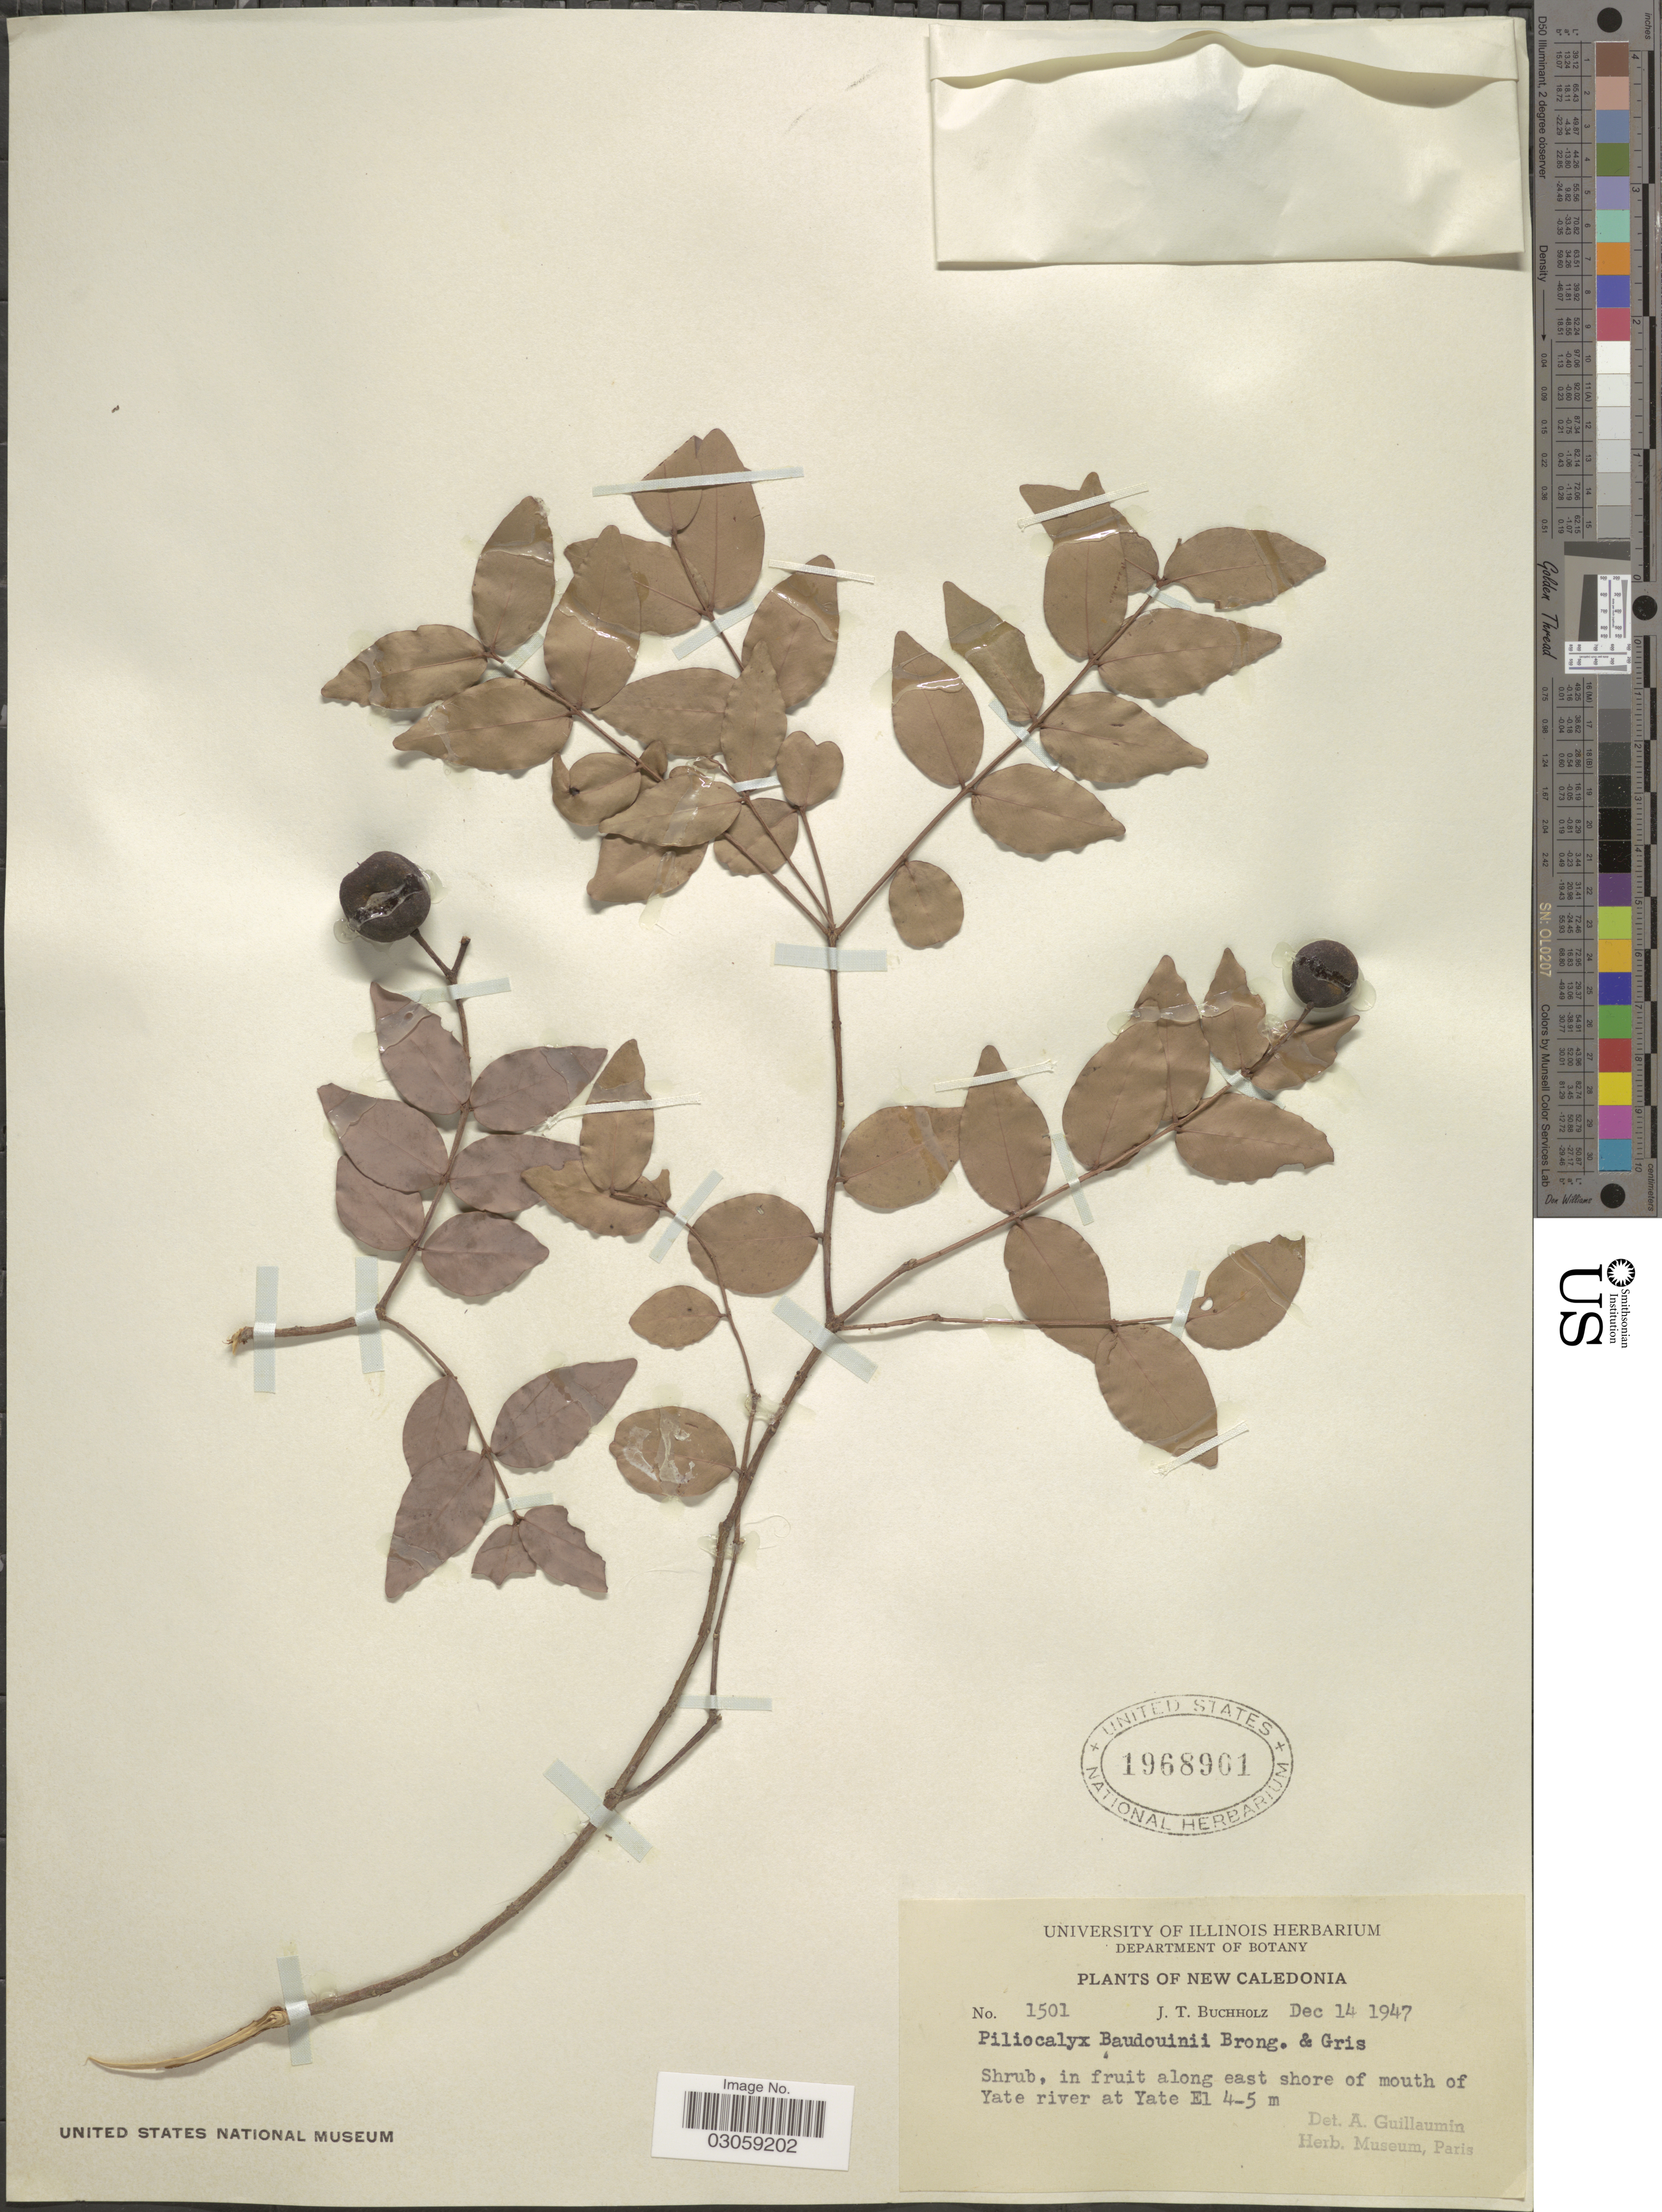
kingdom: Plantae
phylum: Tracheophyta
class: Magnoliopsida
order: Myrtales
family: Myrtaceae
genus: Syzygium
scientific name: Syzygium baudouinii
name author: (Brongn. & Gris) N. Snow et al.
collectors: J. T. Buchholz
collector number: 1501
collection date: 1947-12-14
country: New Caledonia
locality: Along east shore of mouth of Yate river at Yate.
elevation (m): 4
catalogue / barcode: US 1968961